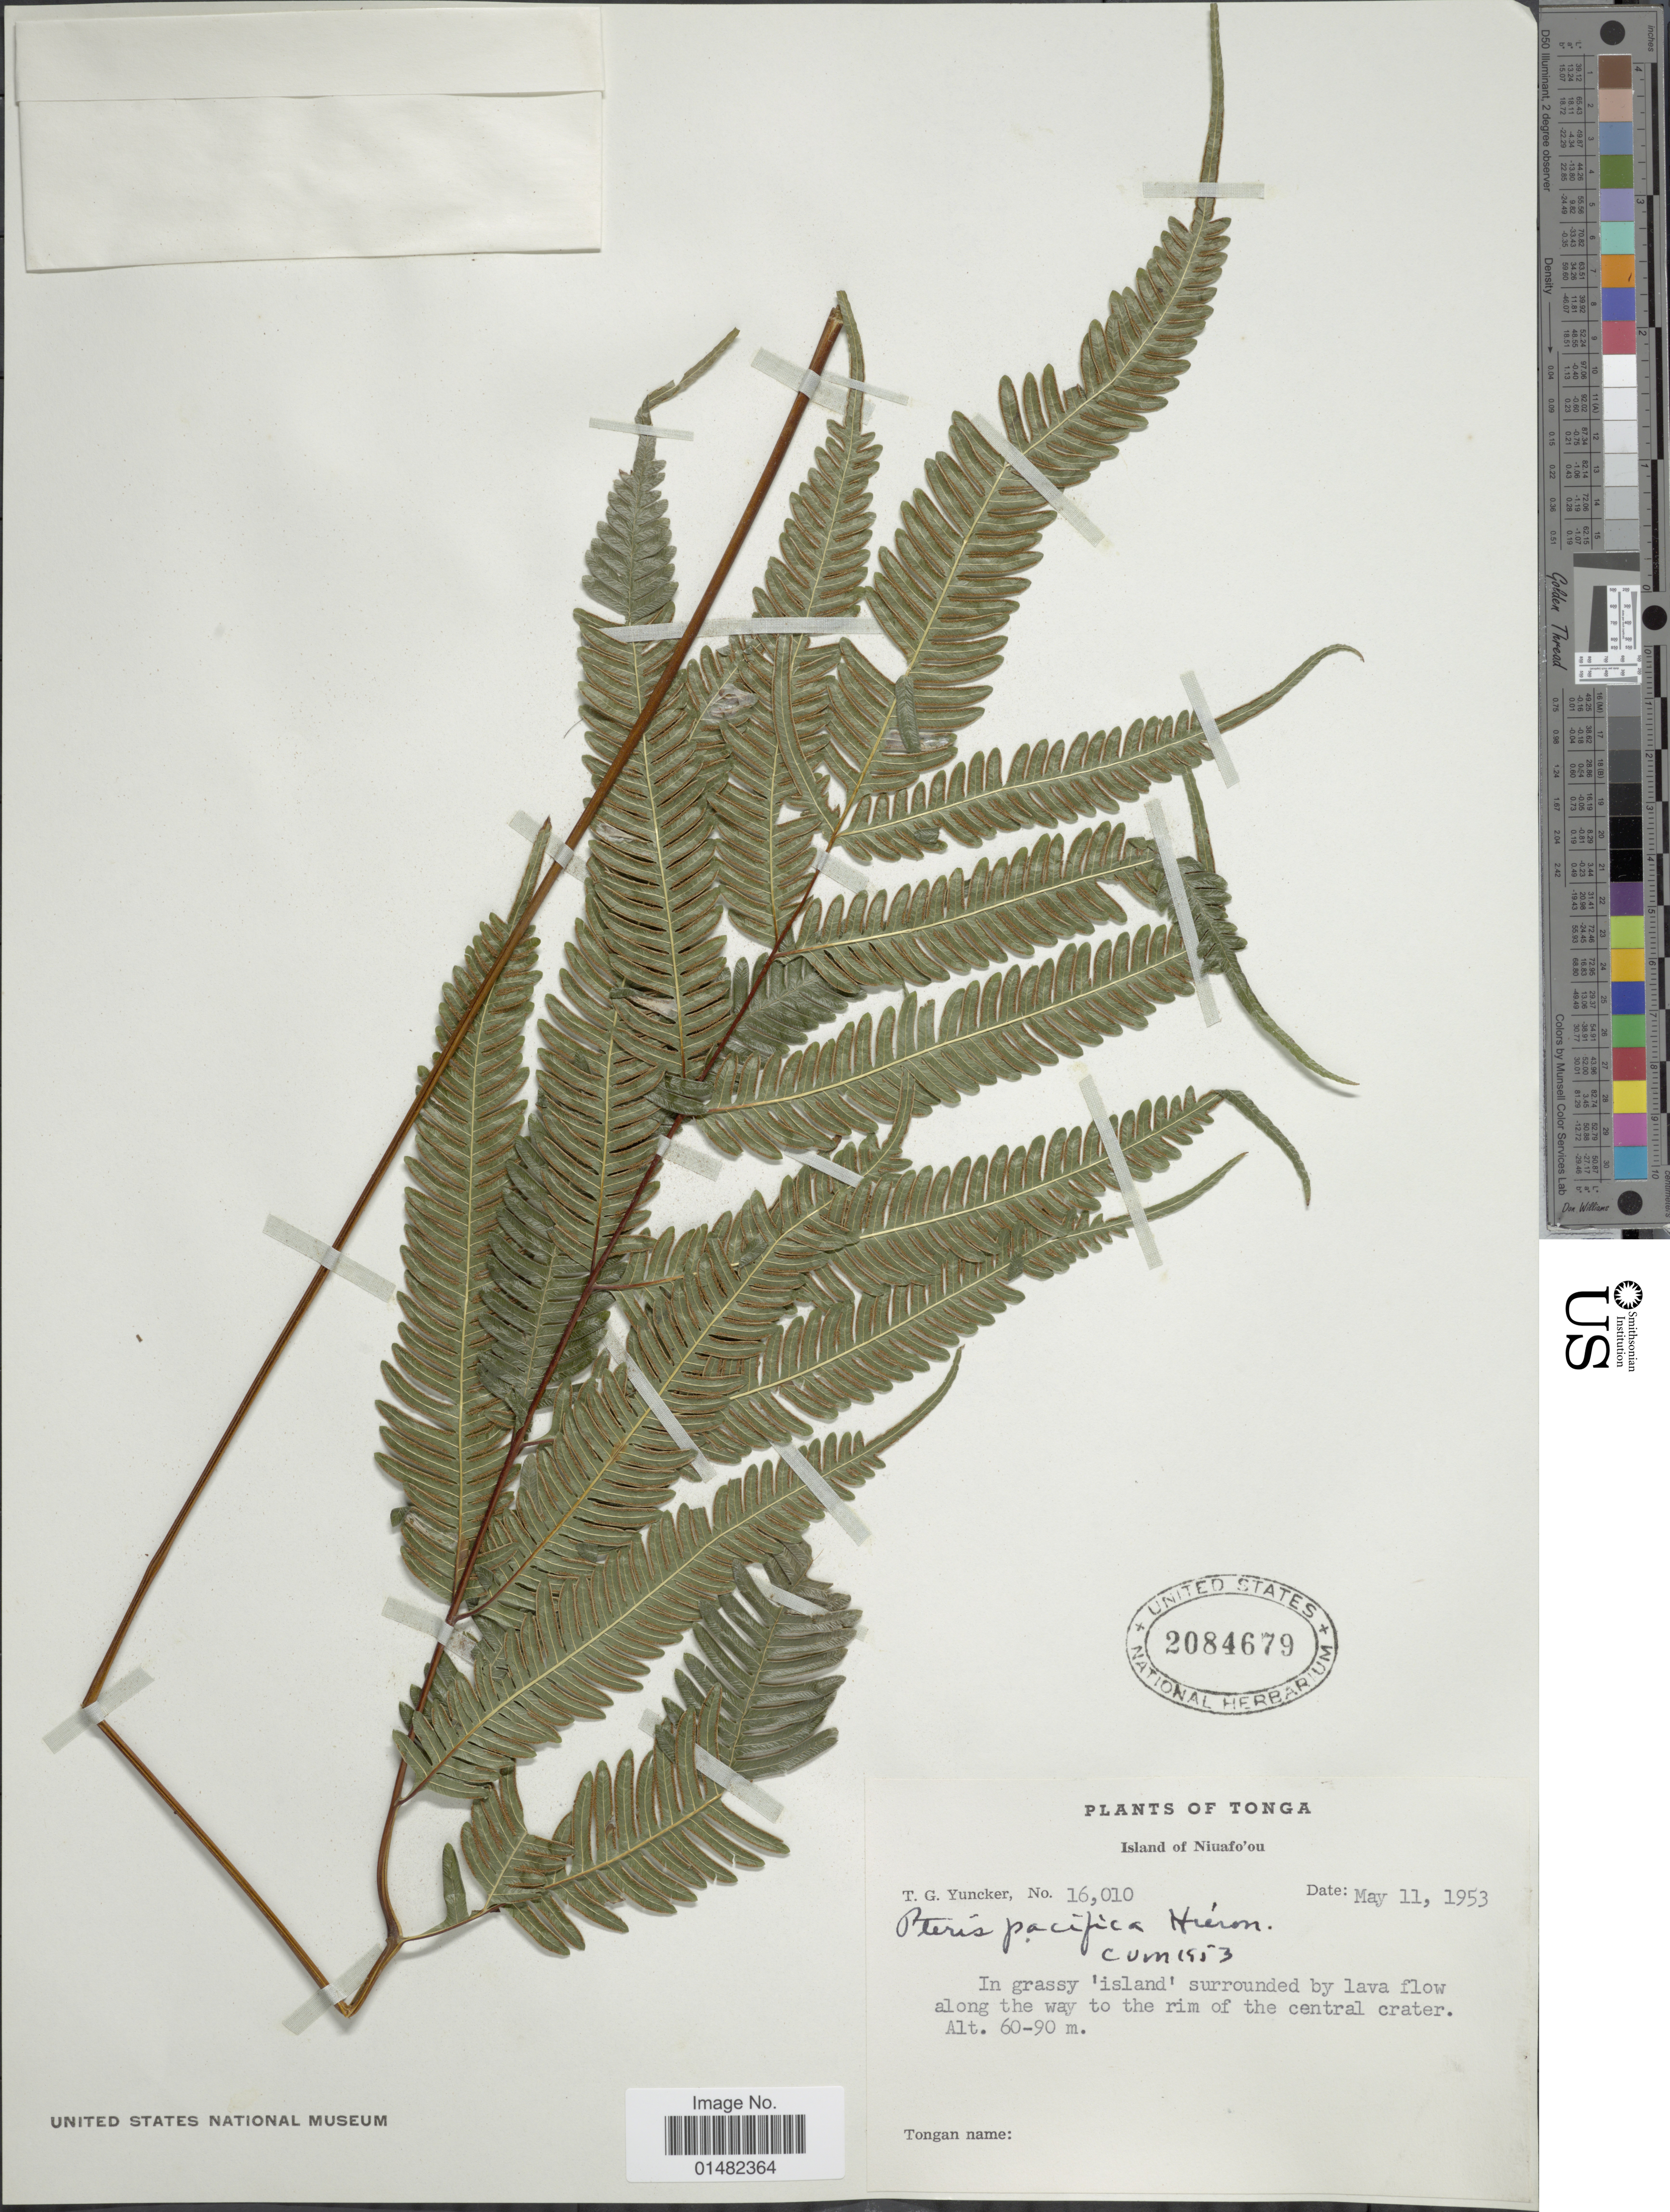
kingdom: Plantae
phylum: Tracheophyta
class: Polypodiopsida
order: Polypodiales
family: Pteridaceae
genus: Pteris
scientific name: Pteris pacifica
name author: Hieron.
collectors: T. G. Yuncker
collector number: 16010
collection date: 1953-05-11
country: Tonga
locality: Niuafo'ou. In grassy 'island' surrounded by lava flow along the way to the rim of the central crater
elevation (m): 60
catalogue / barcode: US 2084679